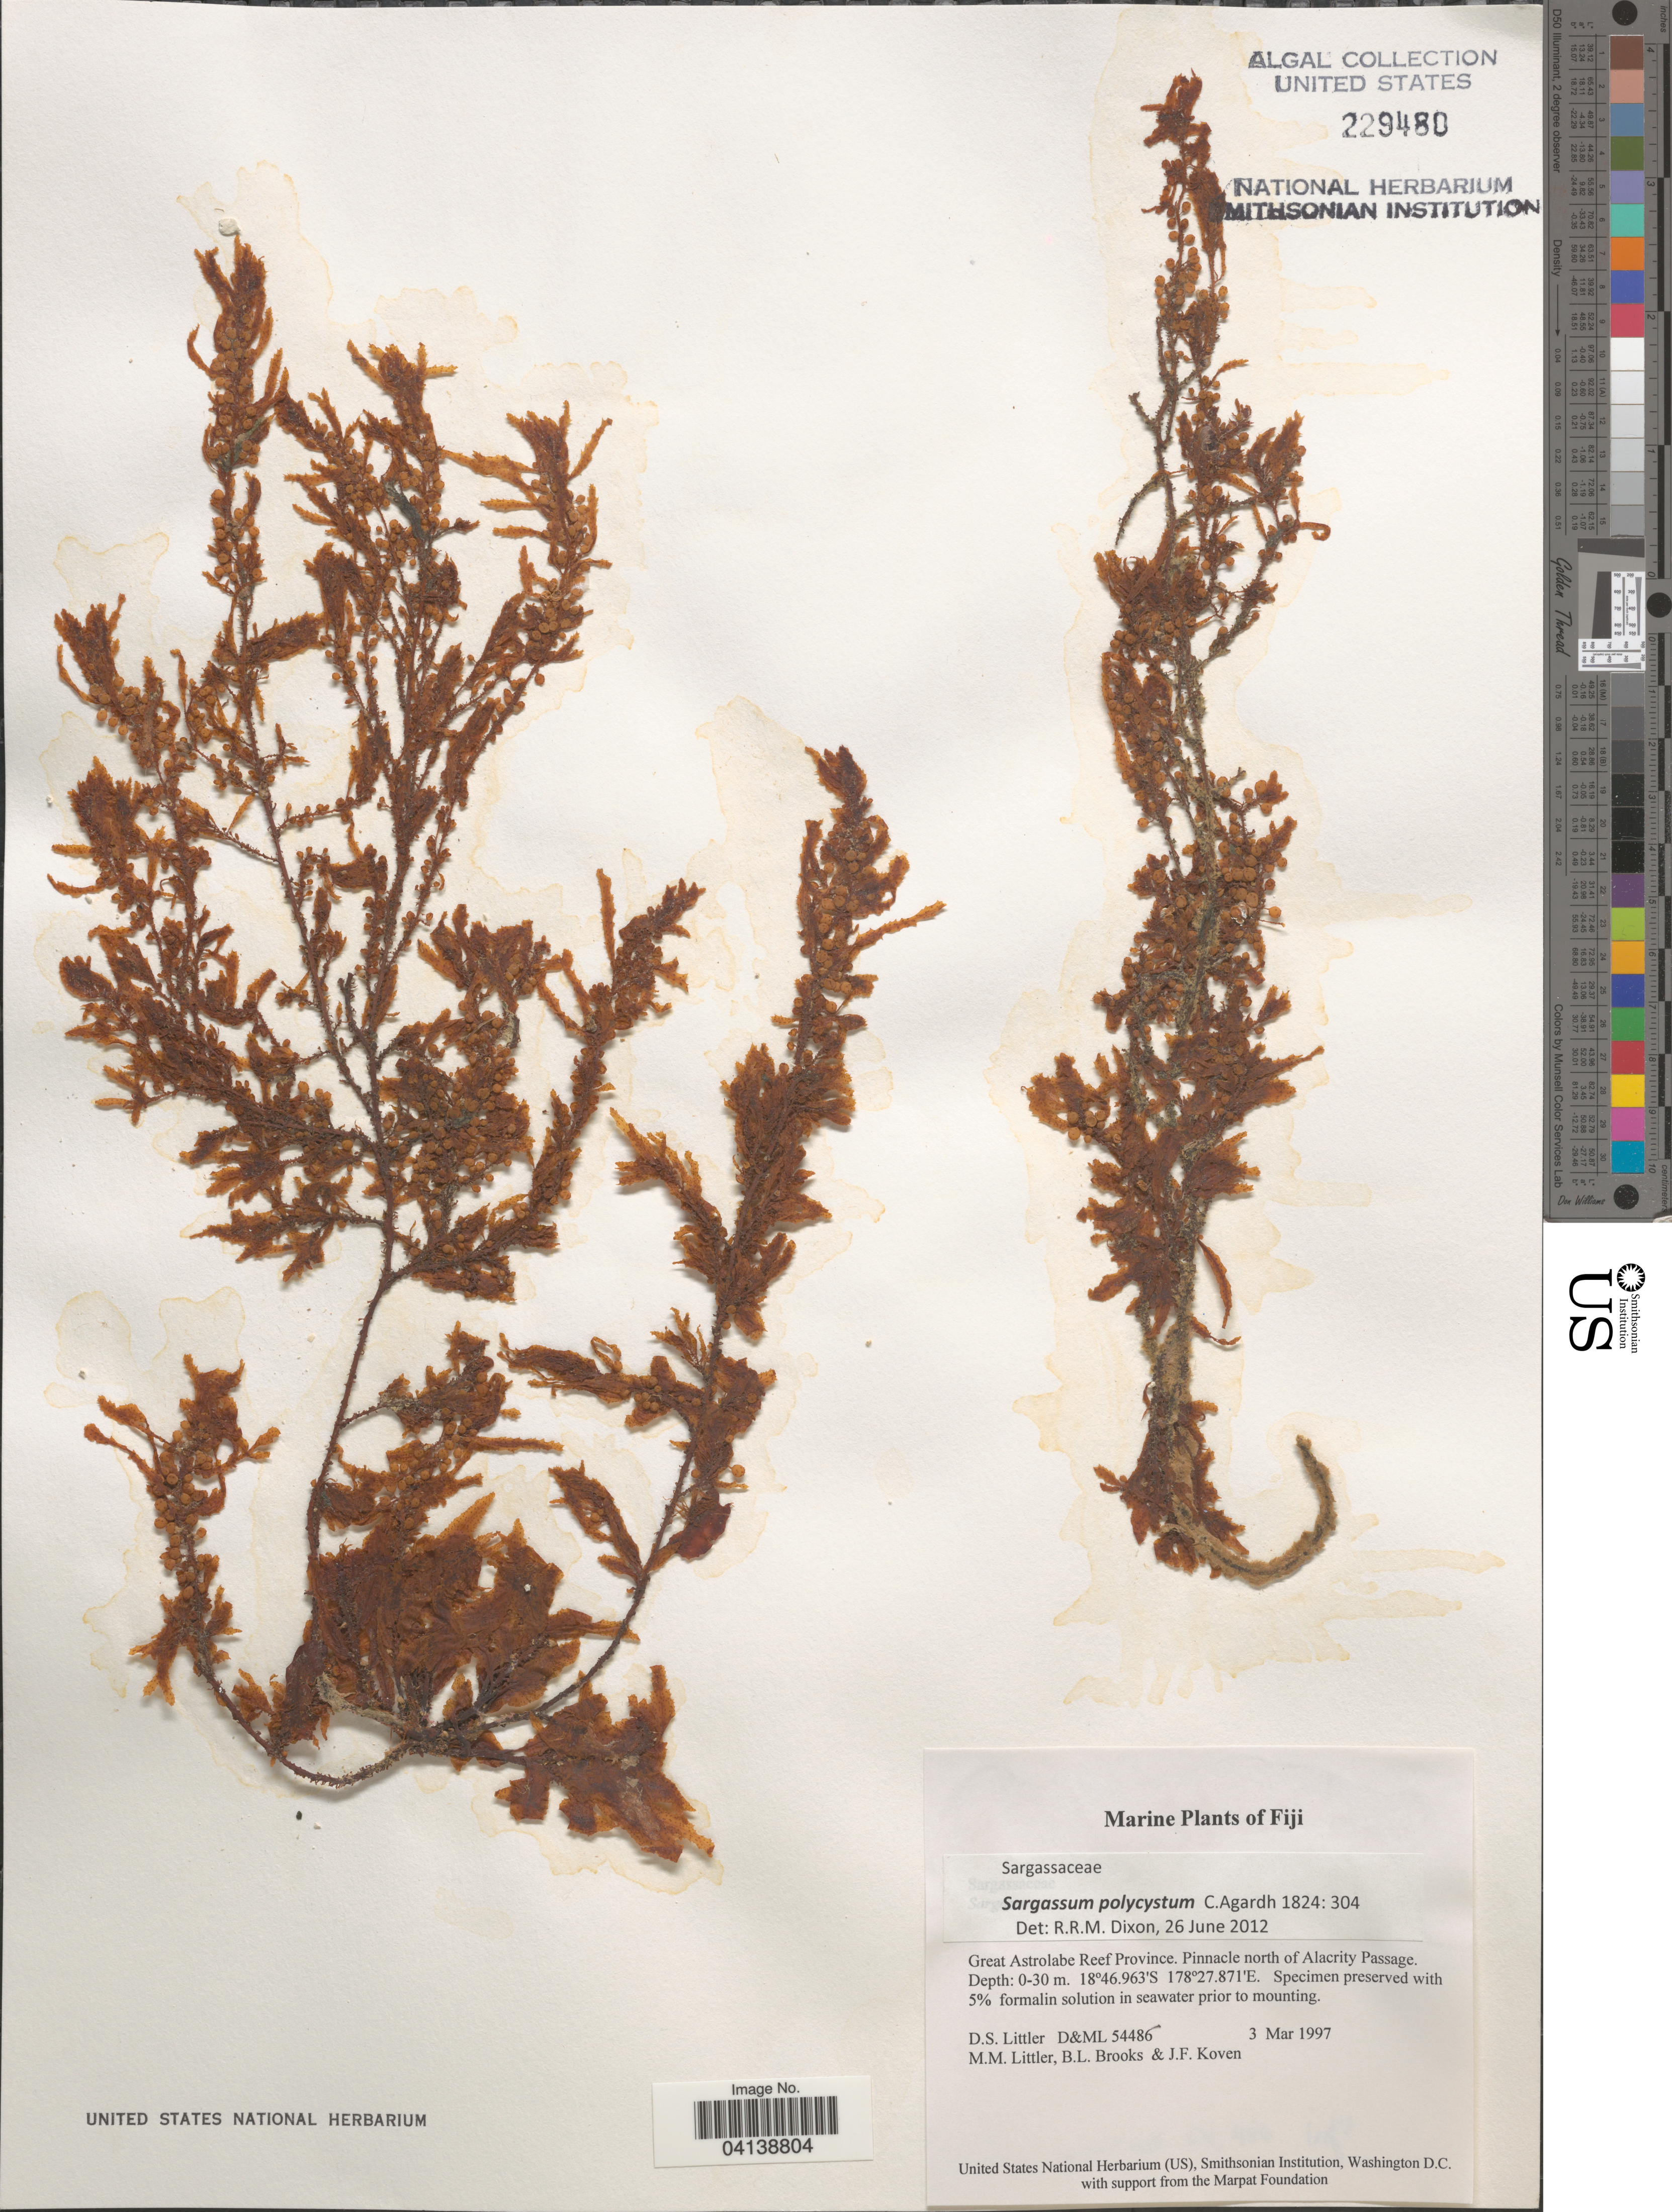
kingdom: Chromista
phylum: Ochrophyta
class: Phaeophyceae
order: Fucales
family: Sargassaceae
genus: Sargassum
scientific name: Sargassum polycystum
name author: C. Agardh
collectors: D. S. Littler, B. Brooks & J. Koven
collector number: D&ML54486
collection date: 1997-03-03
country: Fiji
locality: Great Astrolabe Reef Province. Pinnacle north of Alacrity Passage.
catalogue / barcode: US 229480